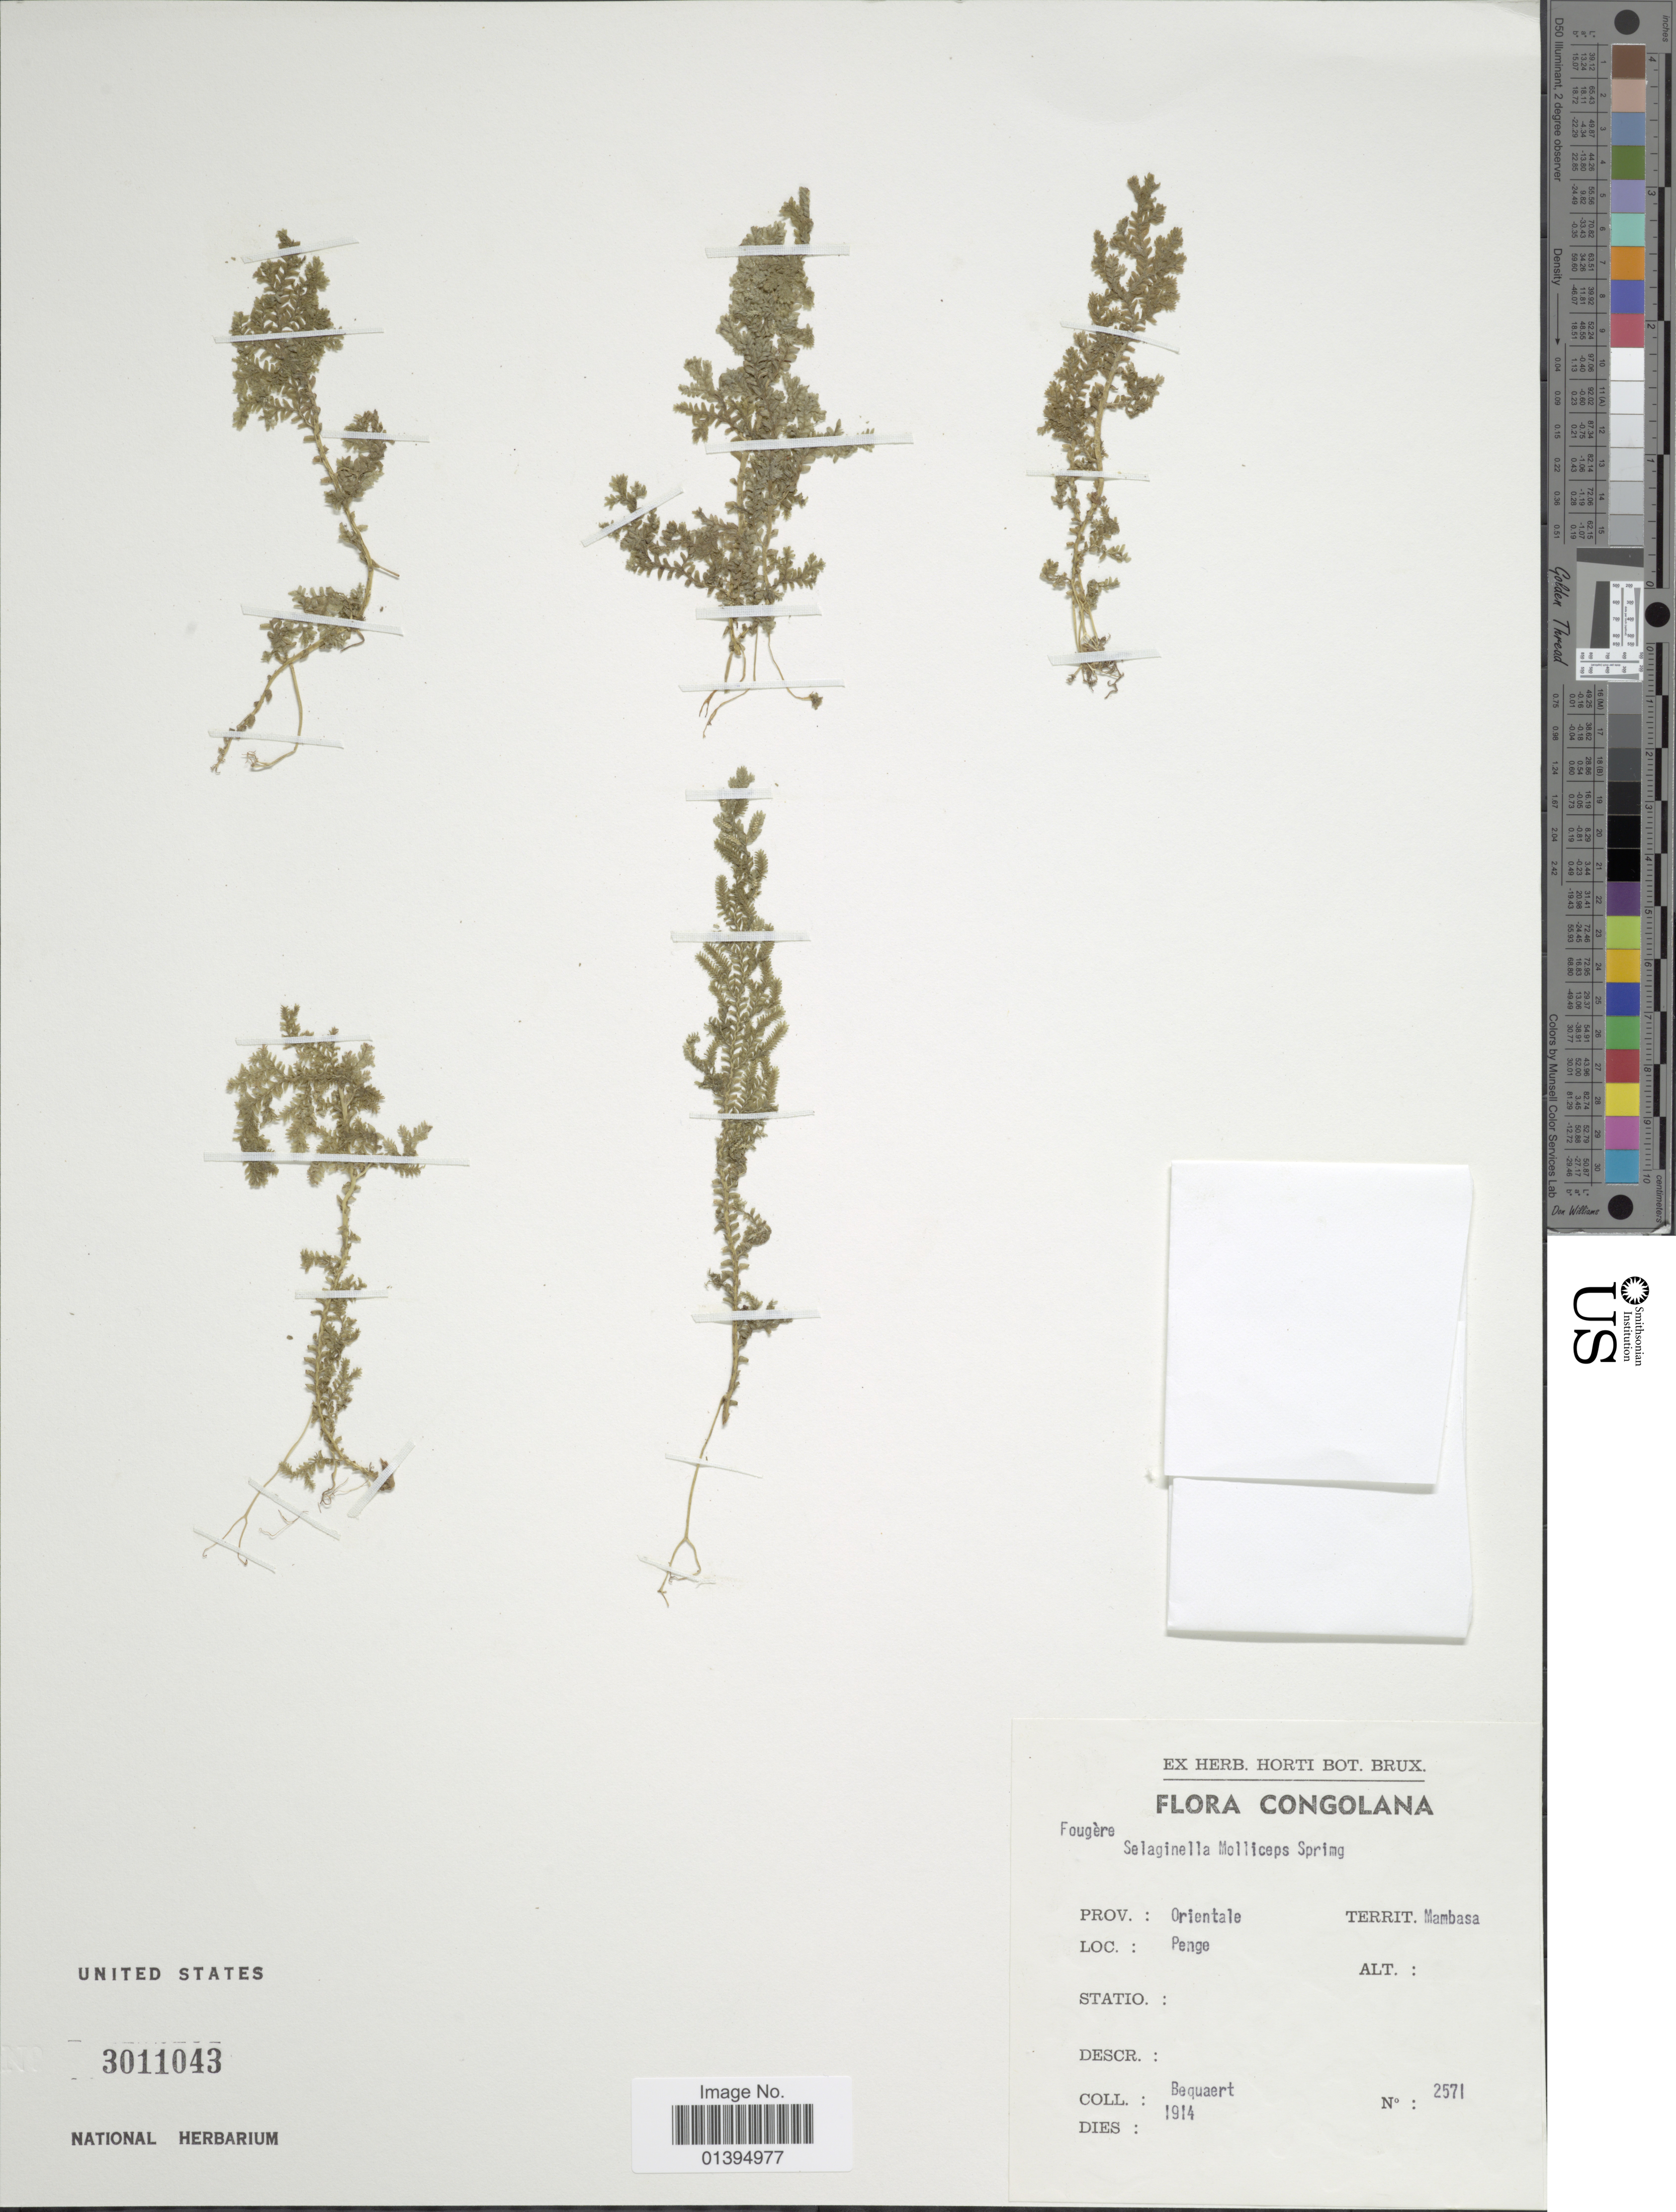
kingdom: Plantae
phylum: Tracheophyta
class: Lycopodiopsida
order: Selaginellales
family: Selaginellaceae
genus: Selaginella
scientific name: Selaginella molliceps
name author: Spring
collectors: J. C. Bequaert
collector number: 2471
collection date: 1914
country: Congo, Democratic Republic of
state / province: Ituri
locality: Territ: Mambasa, Penge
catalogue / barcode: US 3011043